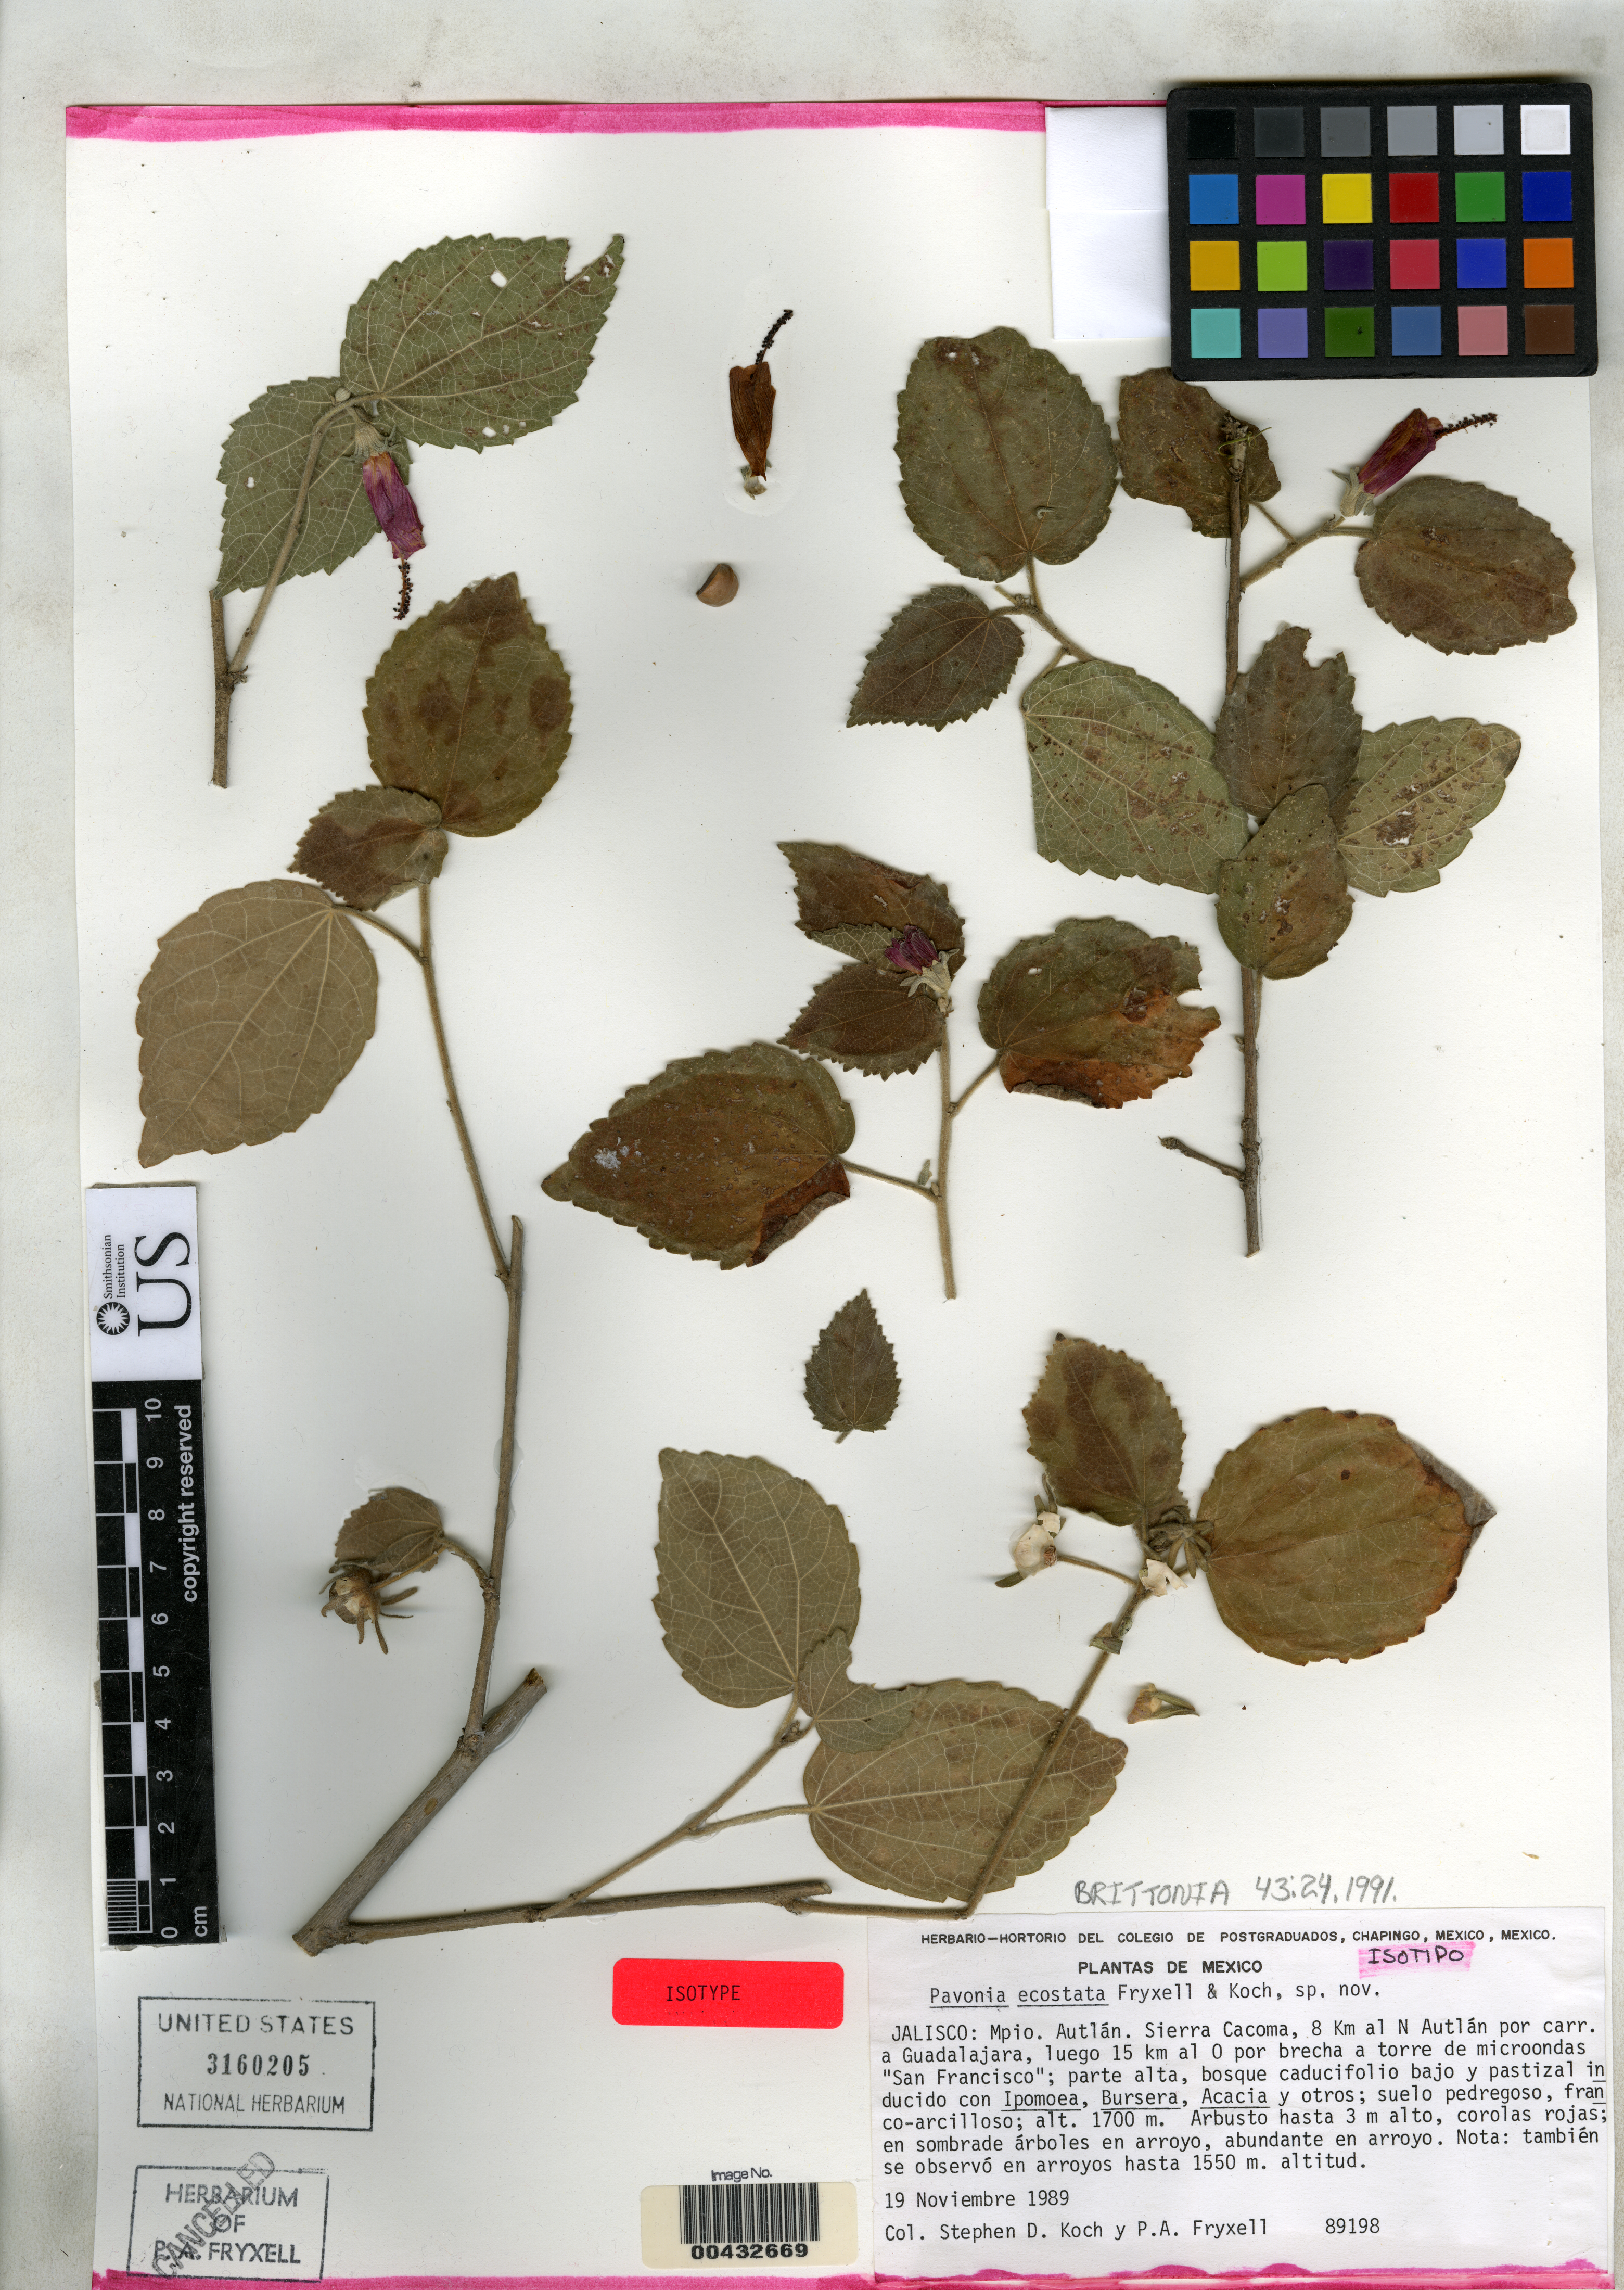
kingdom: Plantae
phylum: Tracheophyta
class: Magnoliopsida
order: Malvales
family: Malvaceae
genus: Pavonia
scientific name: Pavonia ecostata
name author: Fryxell & S.D. Koch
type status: Isotype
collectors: S. D. Koch & P. A. Fryxell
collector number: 89198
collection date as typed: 19 Nov 1989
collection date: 1989-11-19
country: Mexico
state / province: Jalisco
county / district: Autlan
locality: Sierra Cacoma, 8 km al Nautlan por Carr. a Guadalaja, luego 15 km al o por Brecha a torre Miccoondas "San Francisco".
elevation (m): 1700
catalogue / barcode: US 3160205